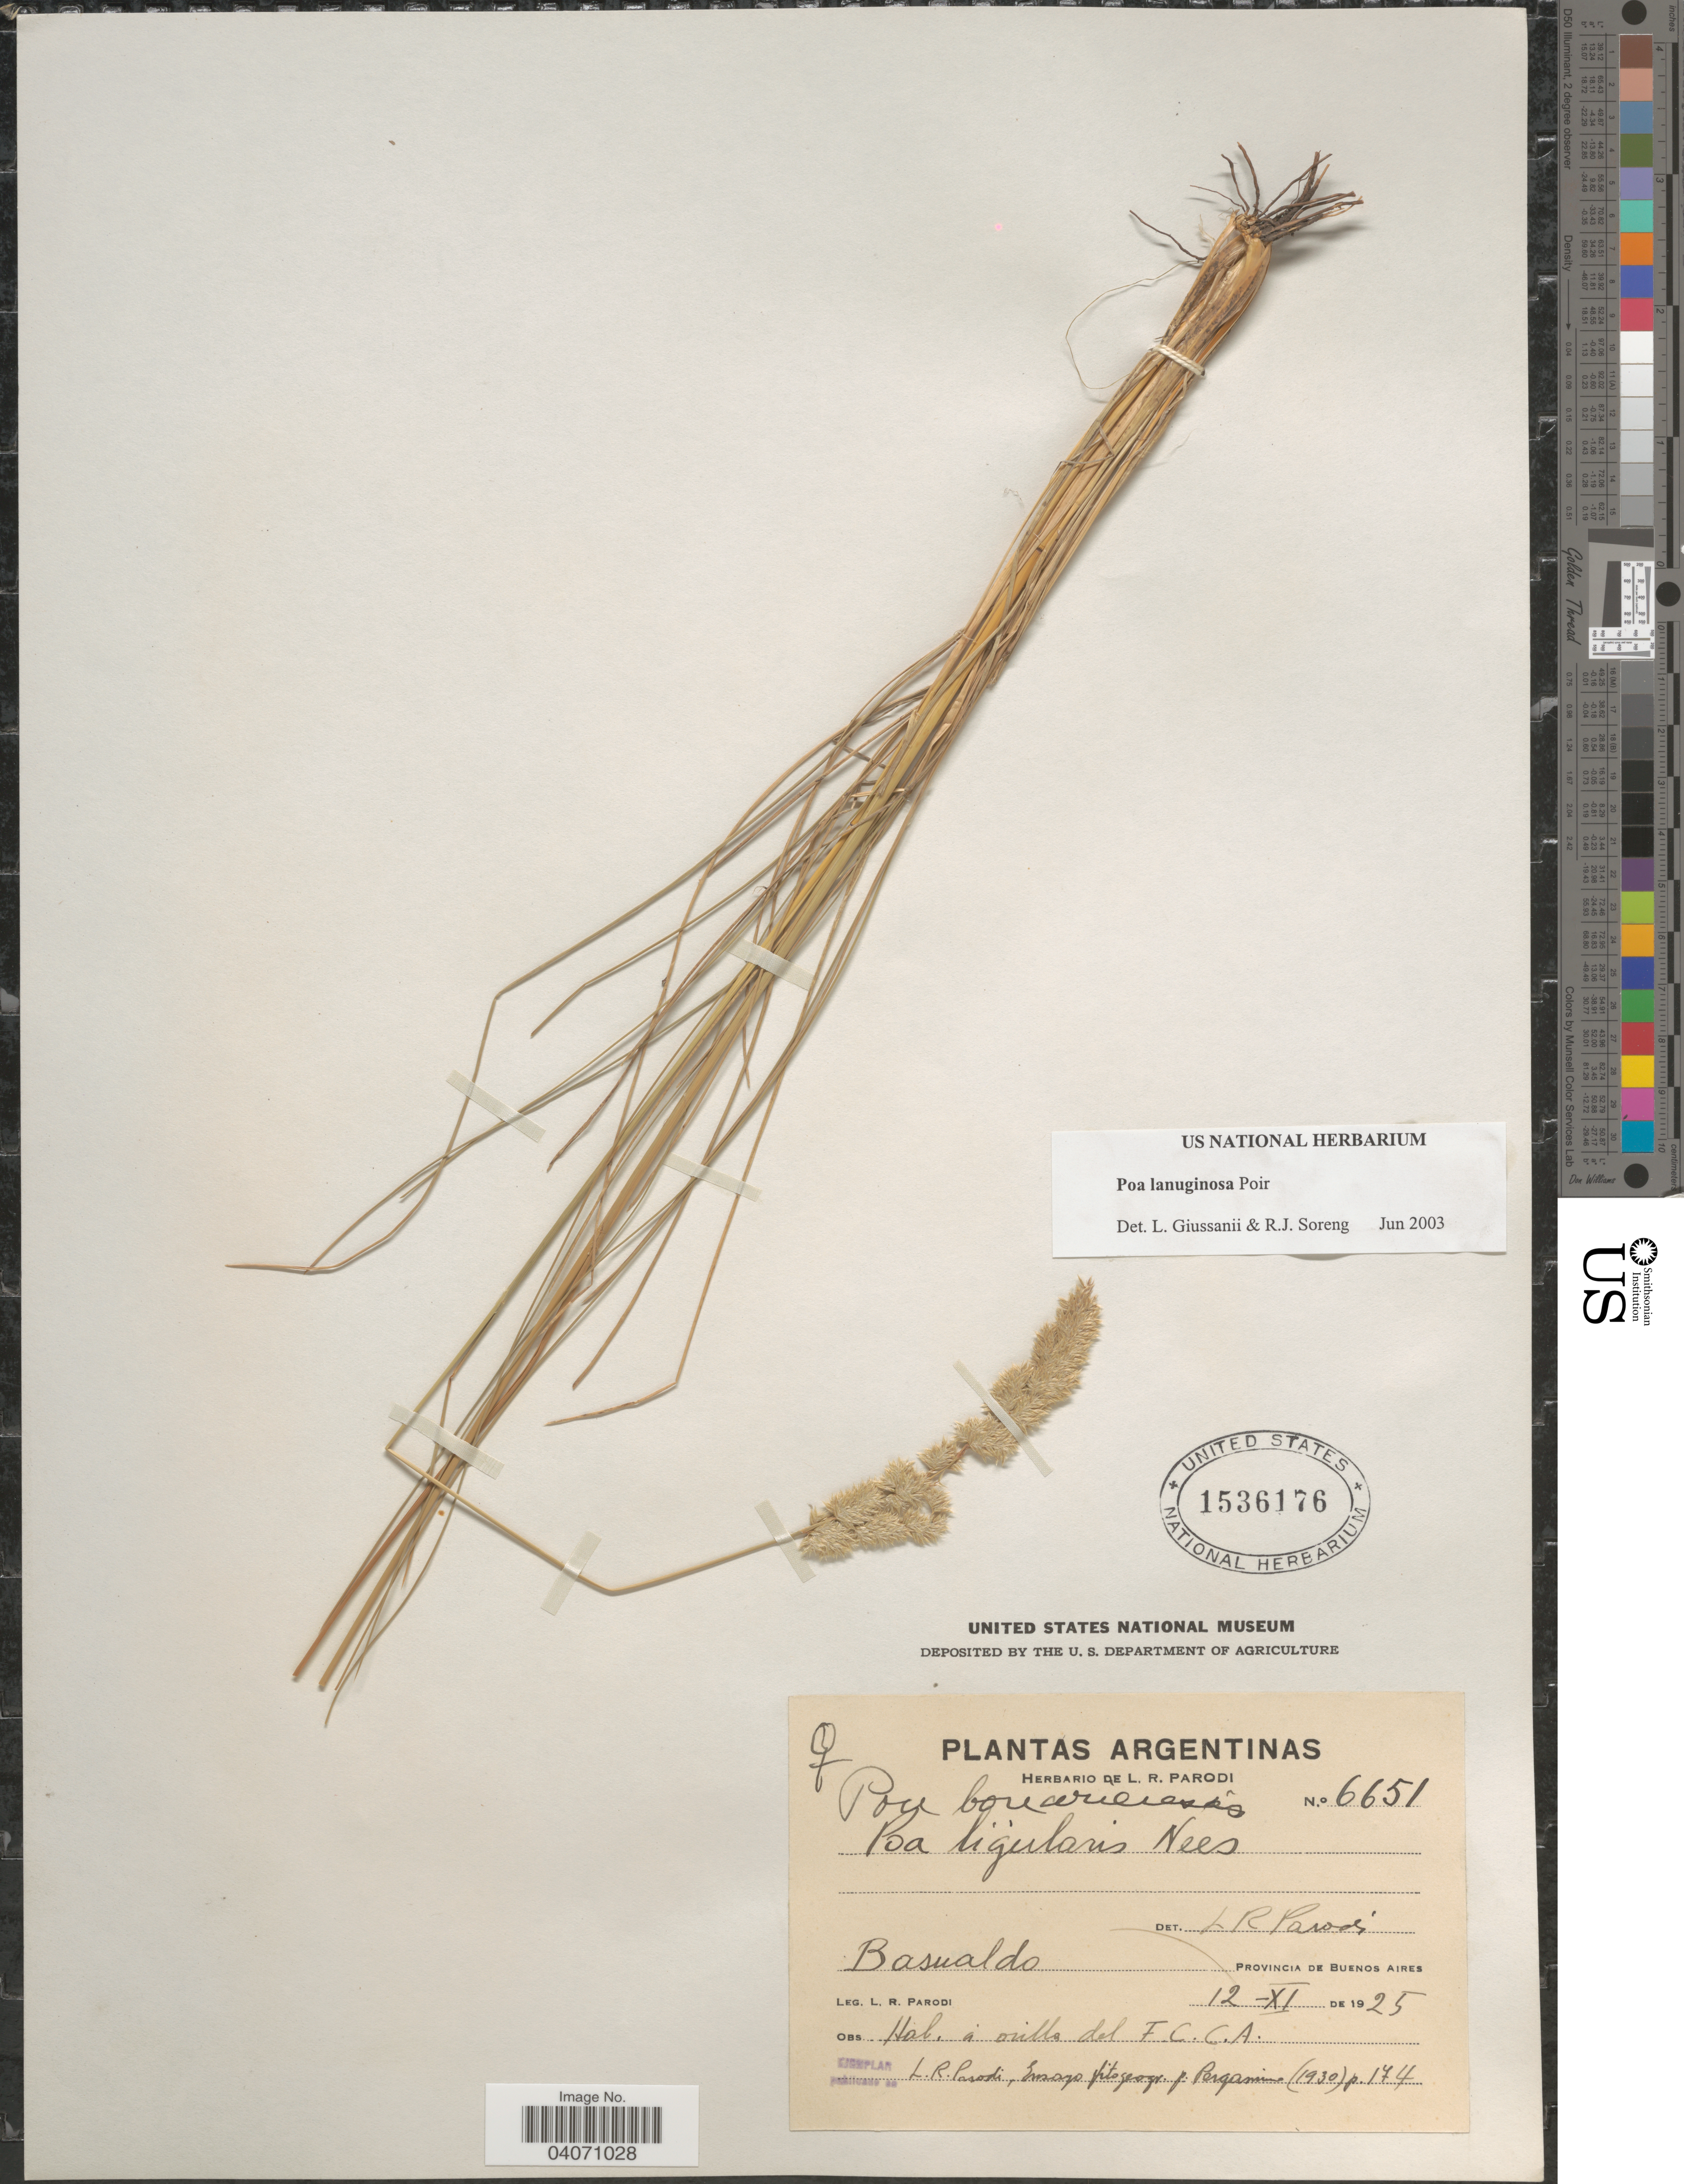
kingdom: Plantae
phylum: Tracheophyta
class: Liliopsida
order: Poales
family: Poaceae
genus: Poa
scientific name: Poa ligularis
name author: Nees ex Steud.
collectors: L. R. Parodi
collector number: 6651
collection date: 1925-11-12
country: Argentina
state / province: Buenos Aires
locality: Basualdo. A orilla del F.C.C.A.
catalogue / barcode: US 1536176